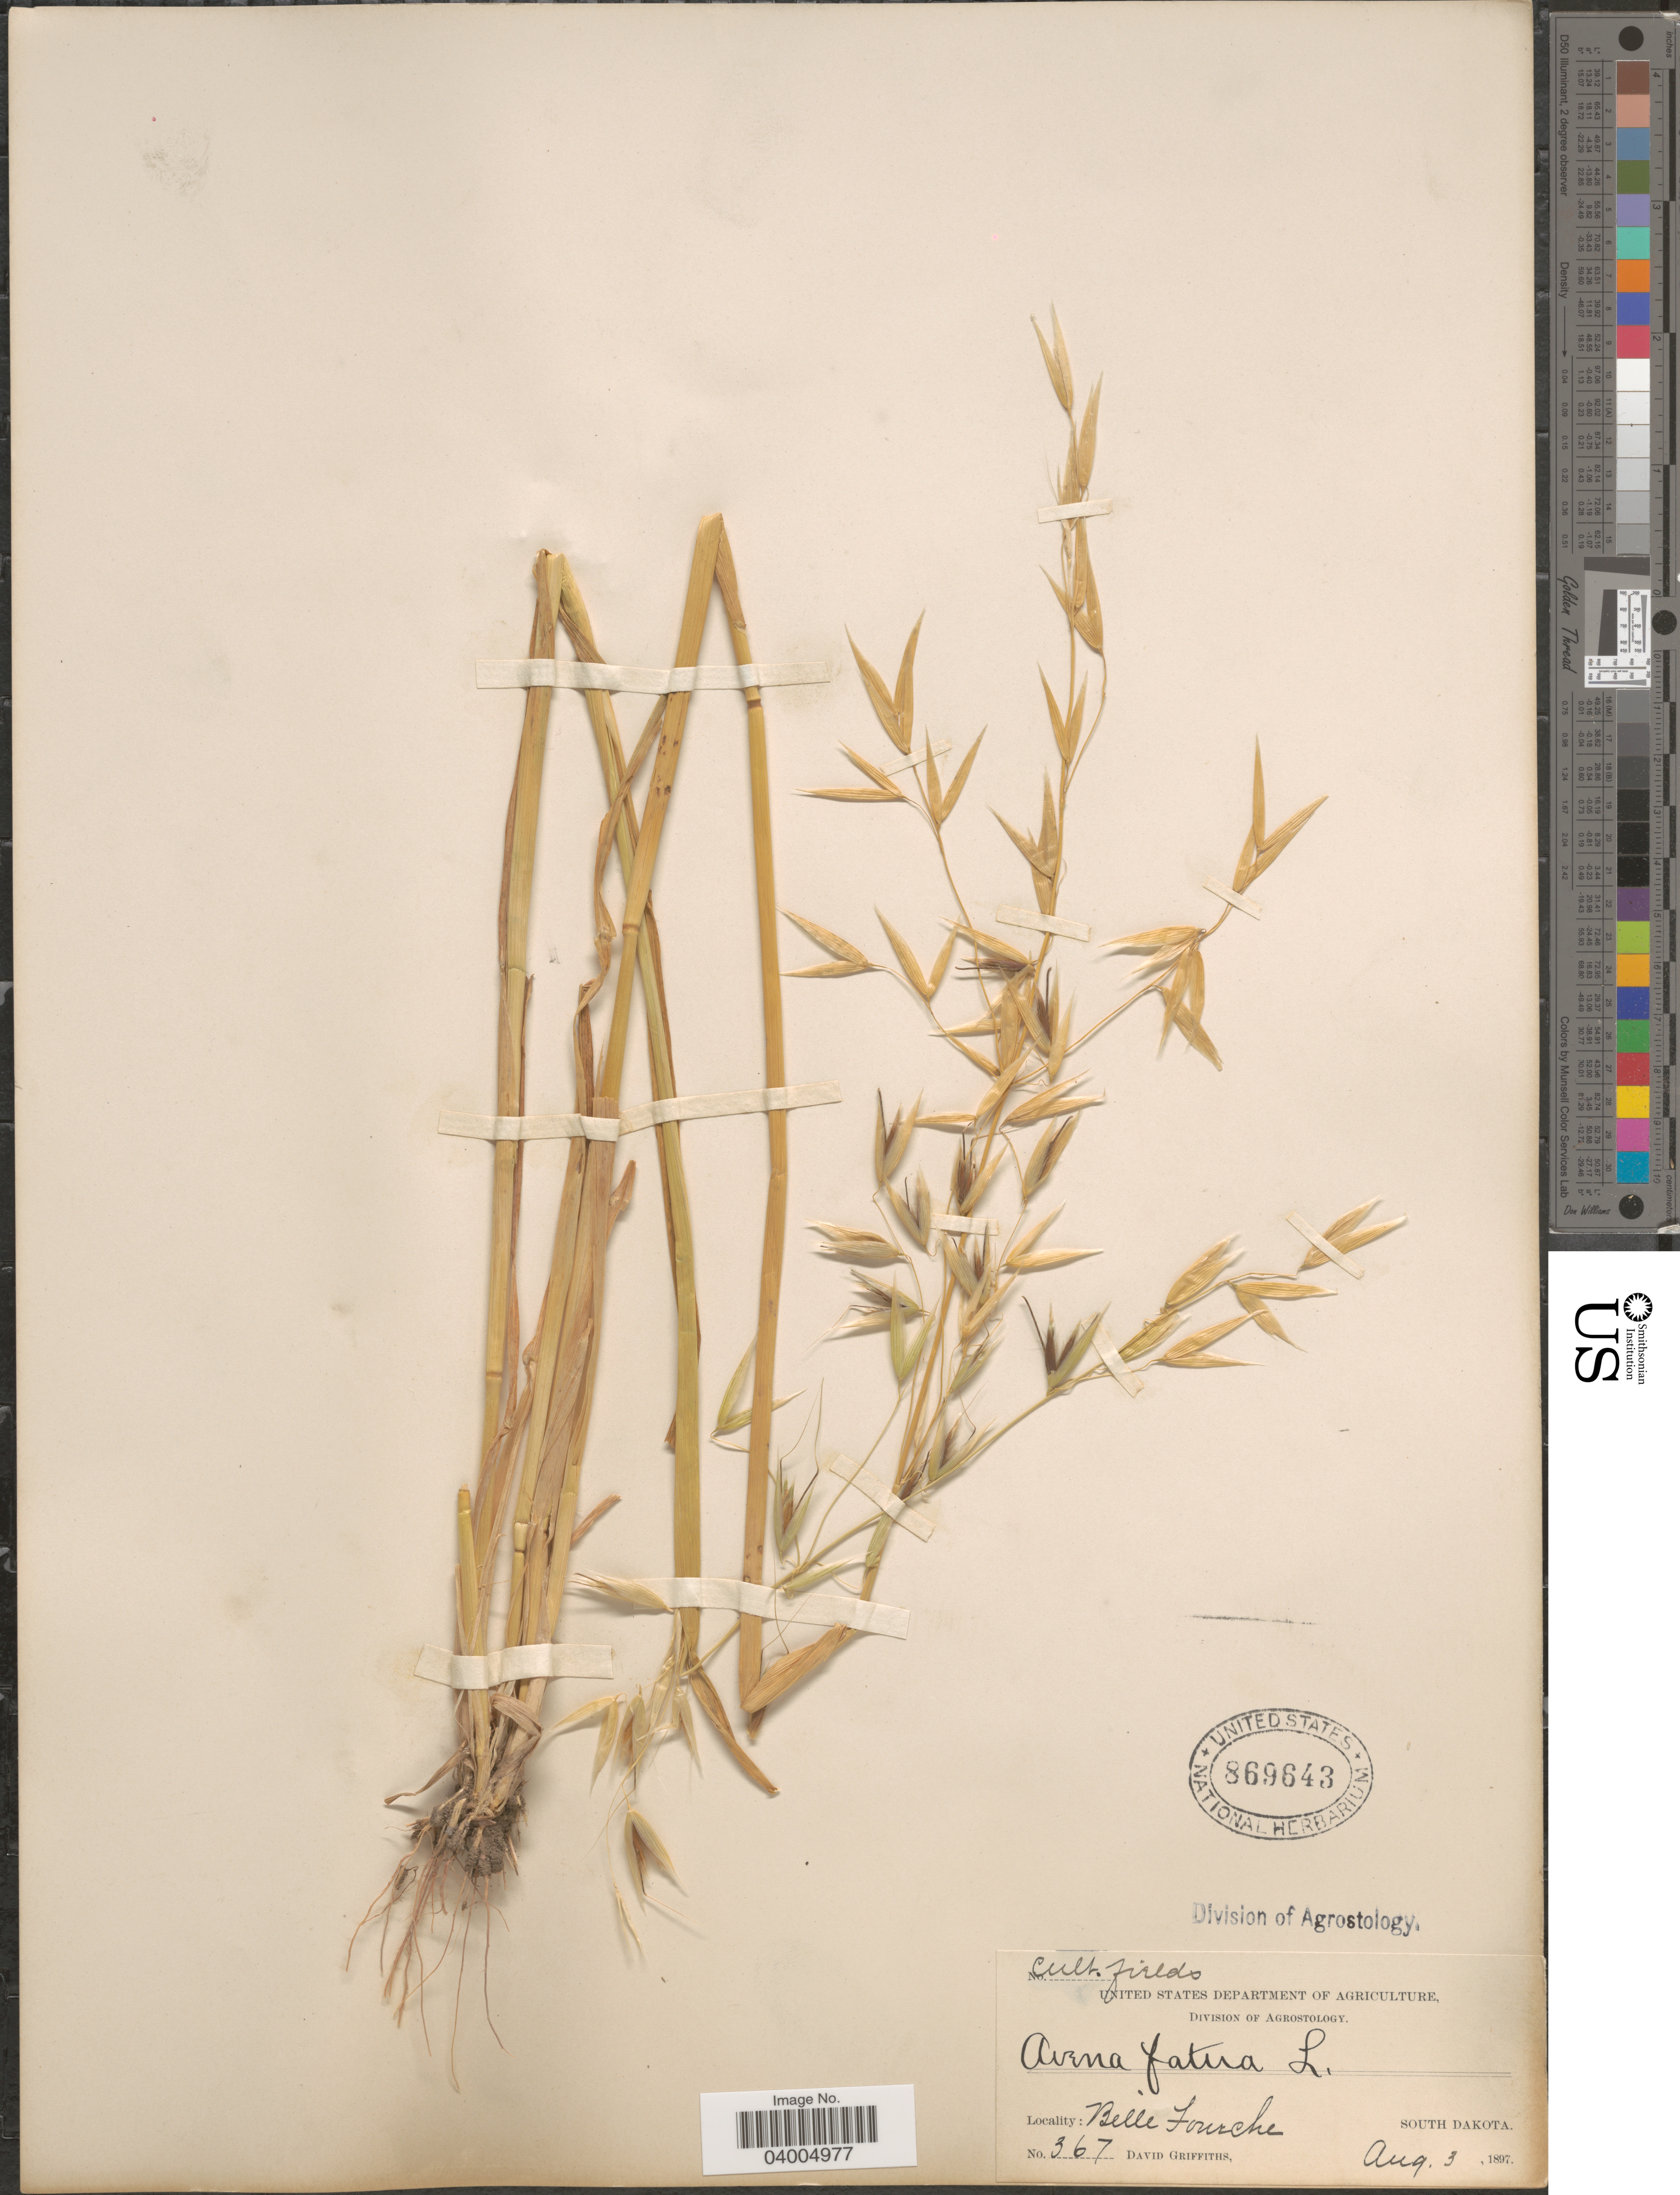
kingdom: Plantae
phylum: Tracheophyta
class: Liliopsida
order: Poales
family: Poaceae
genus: Avena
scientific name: Avena fatua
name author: L.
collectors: D. Griffiths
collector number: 367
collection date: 1897-08-03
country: United States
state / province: South Dakota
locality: Belle Fourche.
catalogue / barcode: US 869643